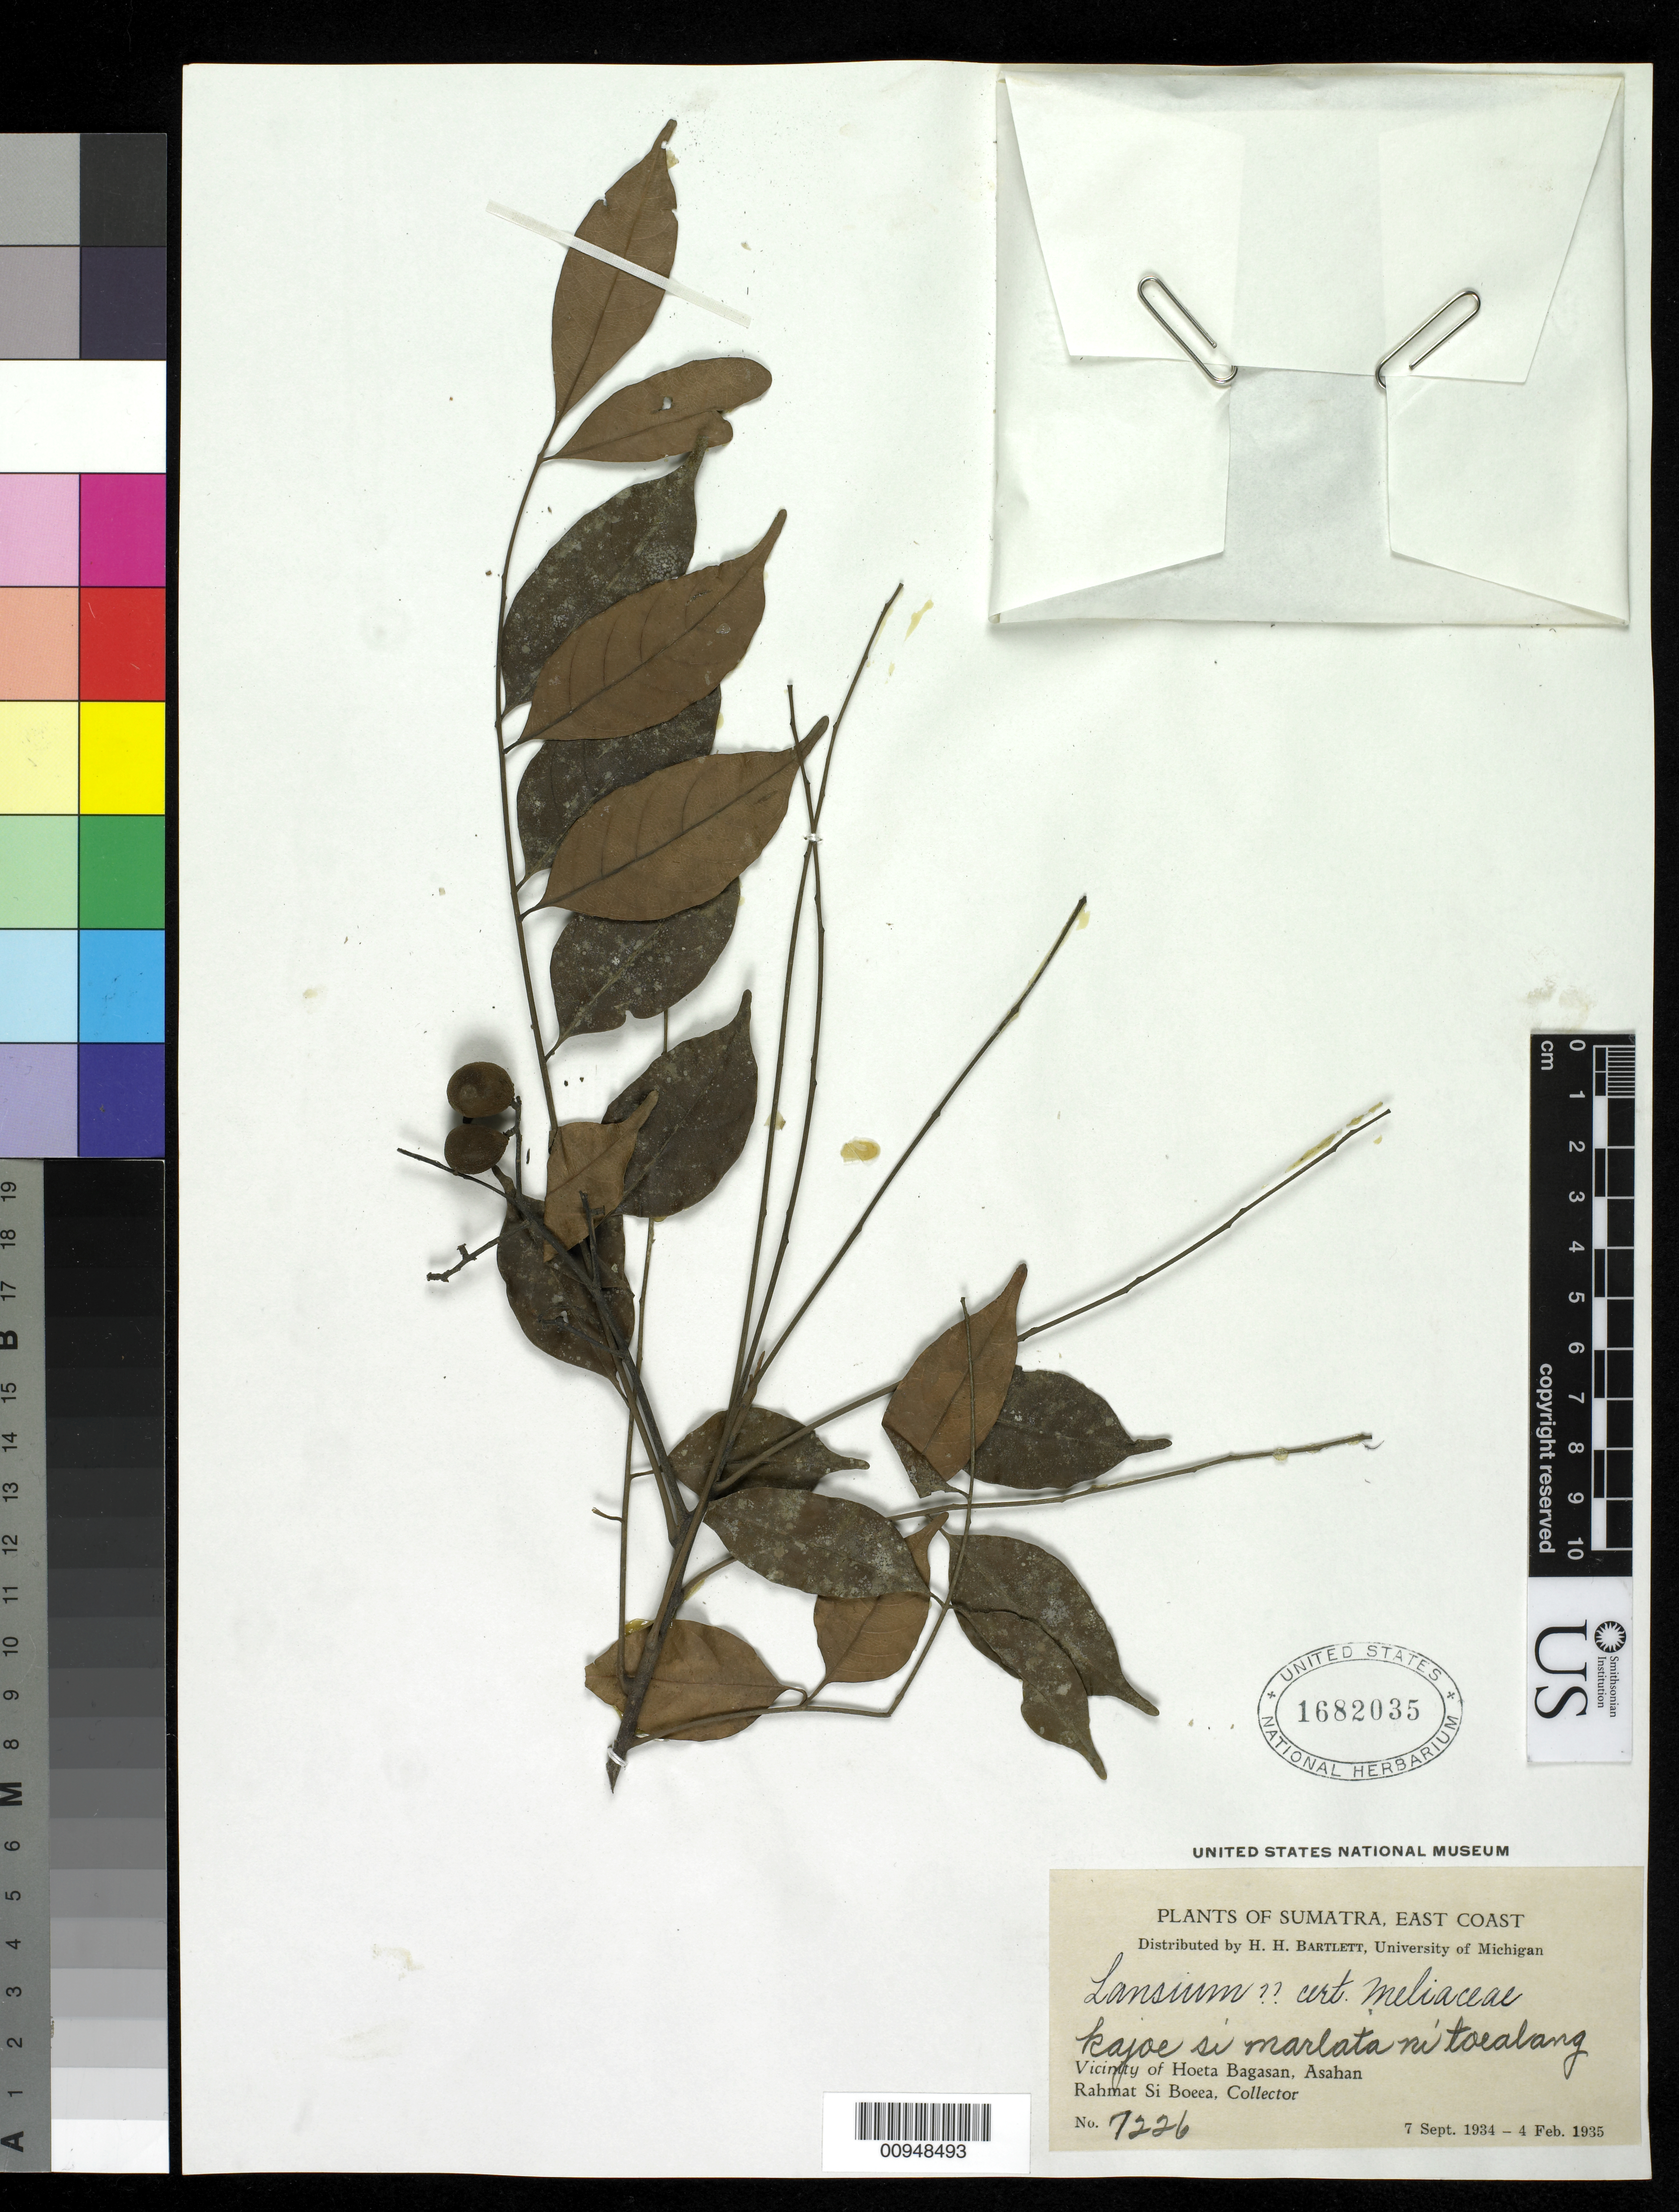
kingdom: Plantae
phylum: Tracheophyta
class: Magnoliopsida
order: Sapindales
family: Meliaceae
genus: Lansium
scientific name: Lansium sp.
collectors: Rahmat Si Boeea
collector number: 7226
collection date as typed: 07 Sep 1934 to 04 Feb 1935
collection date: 1934-09-07/1935-02-04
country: Indonesia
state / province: Sumatra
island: Sumatra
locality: Hoeta Bagasan, Asahan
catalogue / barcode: US 1682035